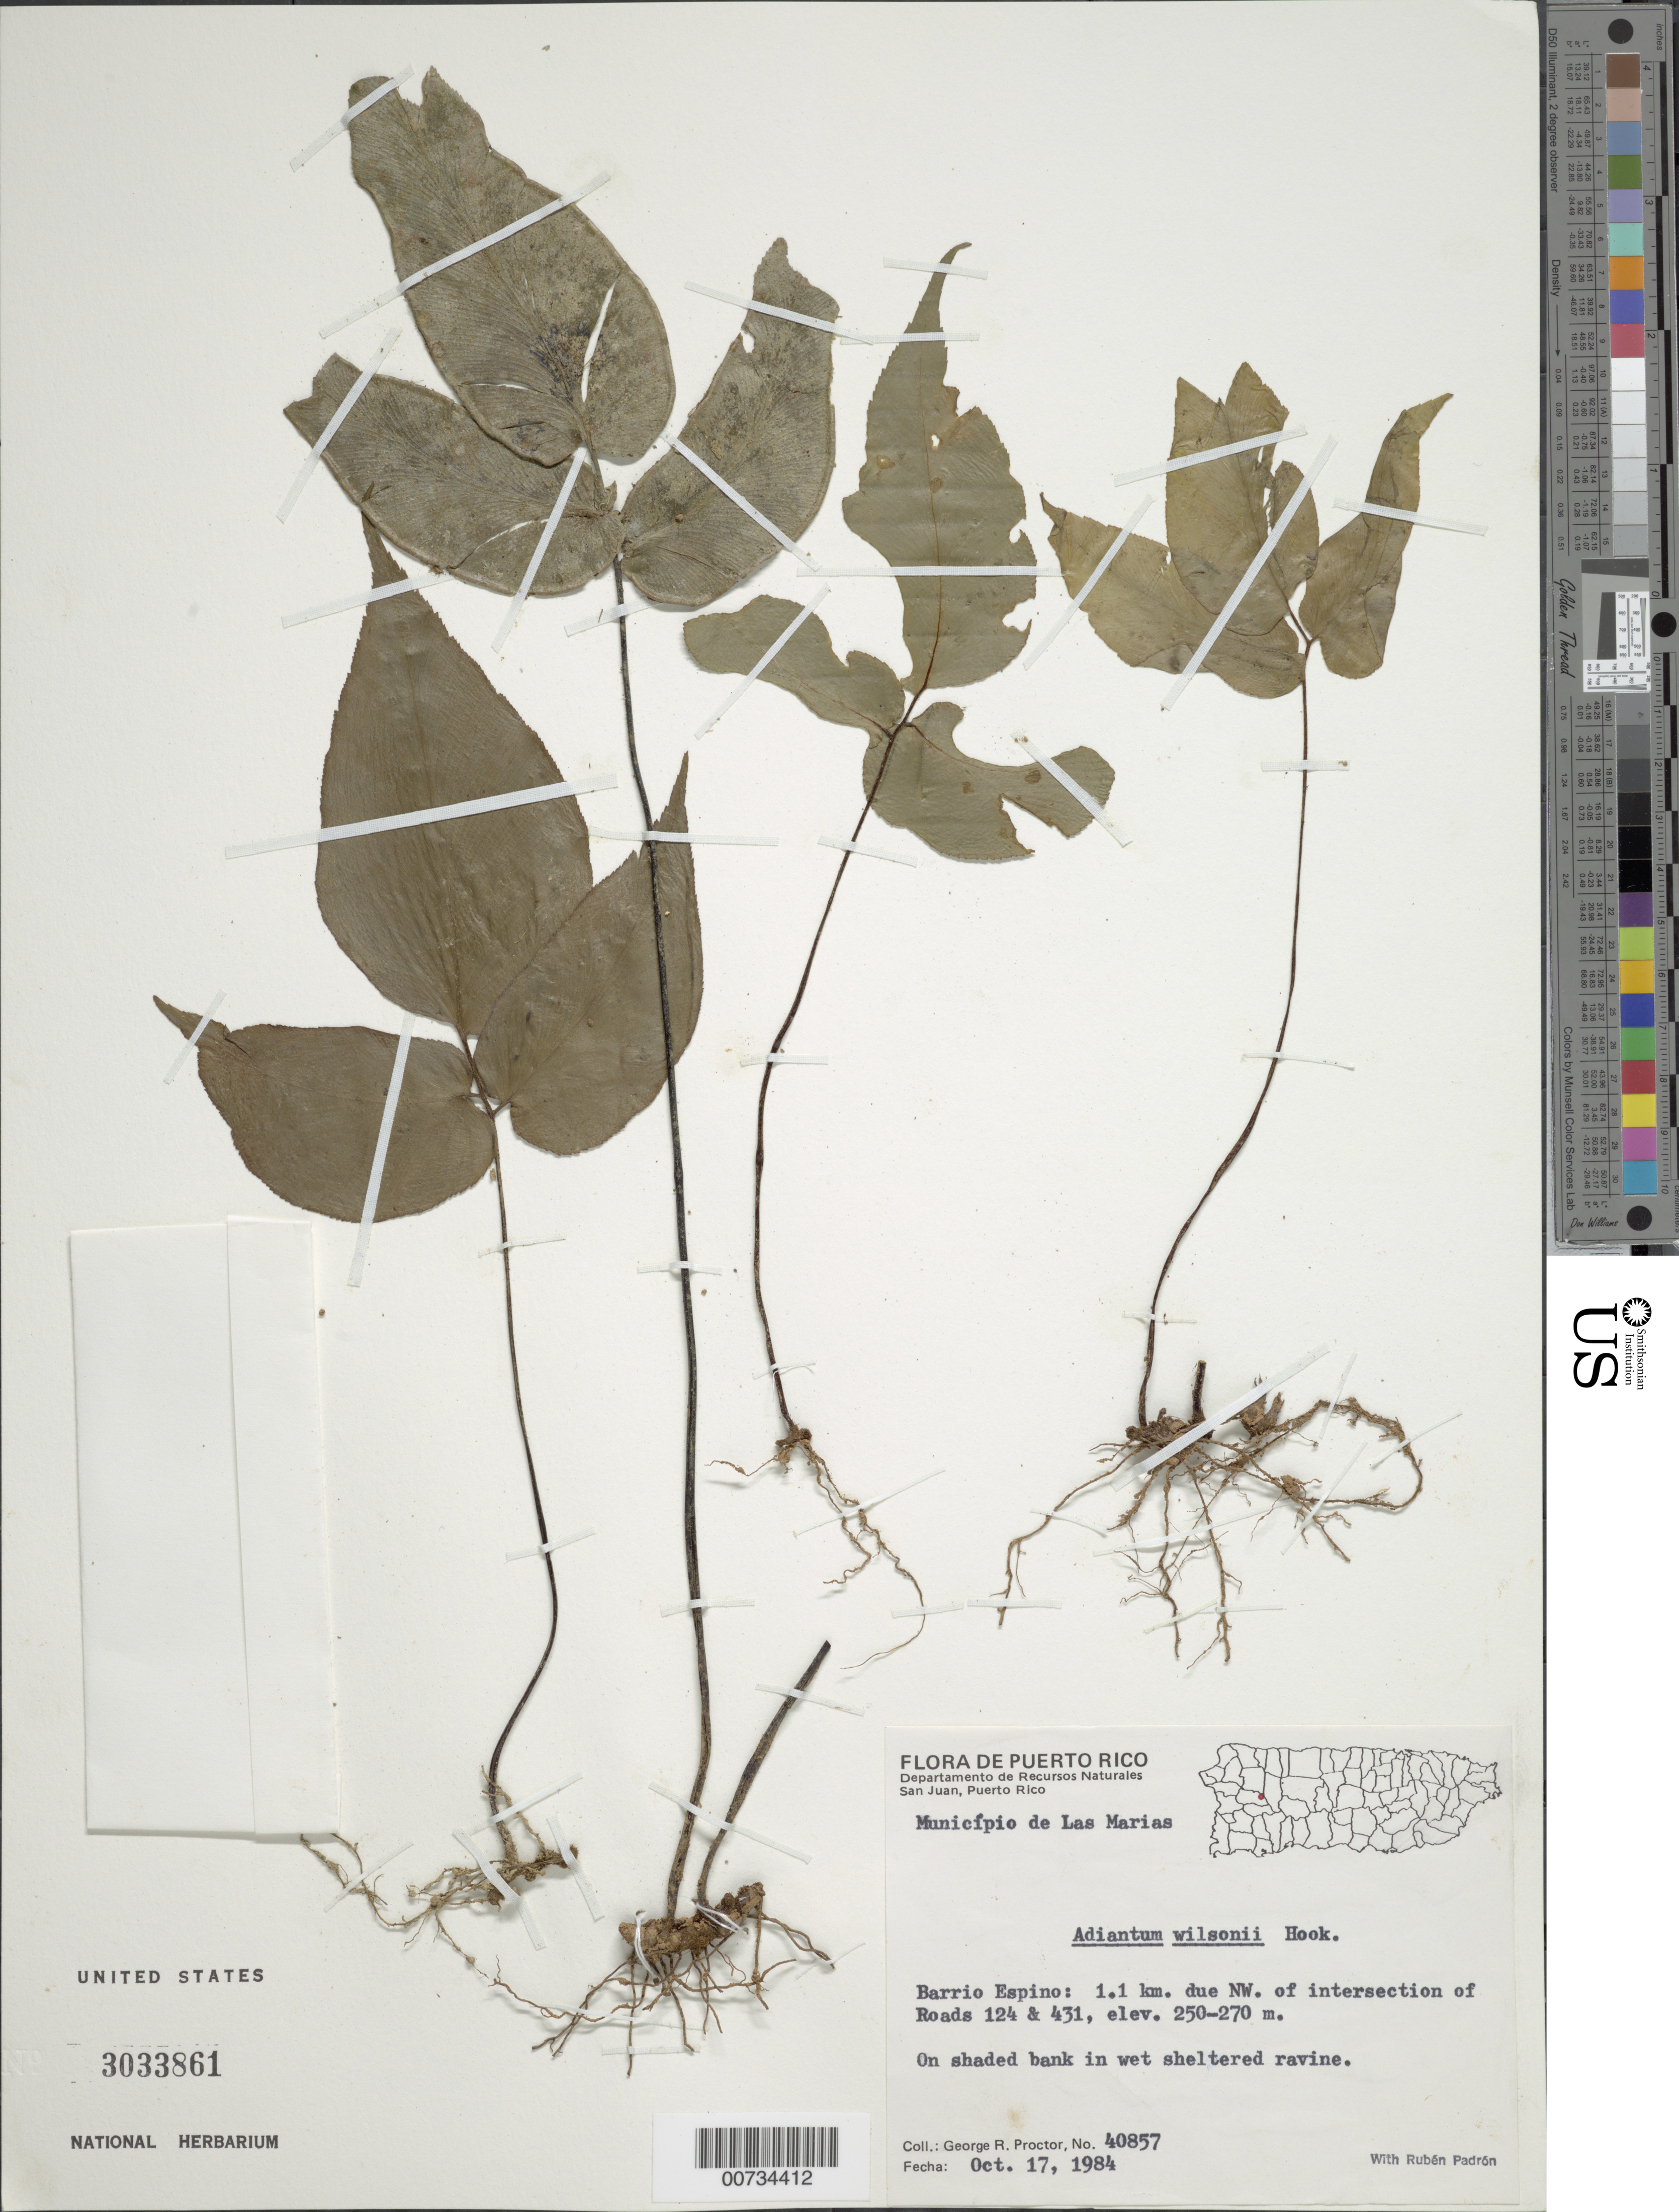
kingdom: Plantae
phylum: Tracheophyta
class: Polypodiopsida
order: Polypodiales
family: Pteridaceae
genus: Adiantum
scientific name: Adiantum wilsonii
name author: Hook.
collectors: G. R. Proctor & R. Padrón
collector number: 40857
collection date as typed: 17 Oct 1984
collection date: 1984-10-17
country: Puerto Rico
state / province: Las Marías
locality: Mun. Las Marias, Barrio Espino: 1.1 km due NW of intersection of Roads 124 & 431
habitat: On shaded bank in wet sheltered ravine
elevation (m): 250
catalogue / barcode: US 3033861